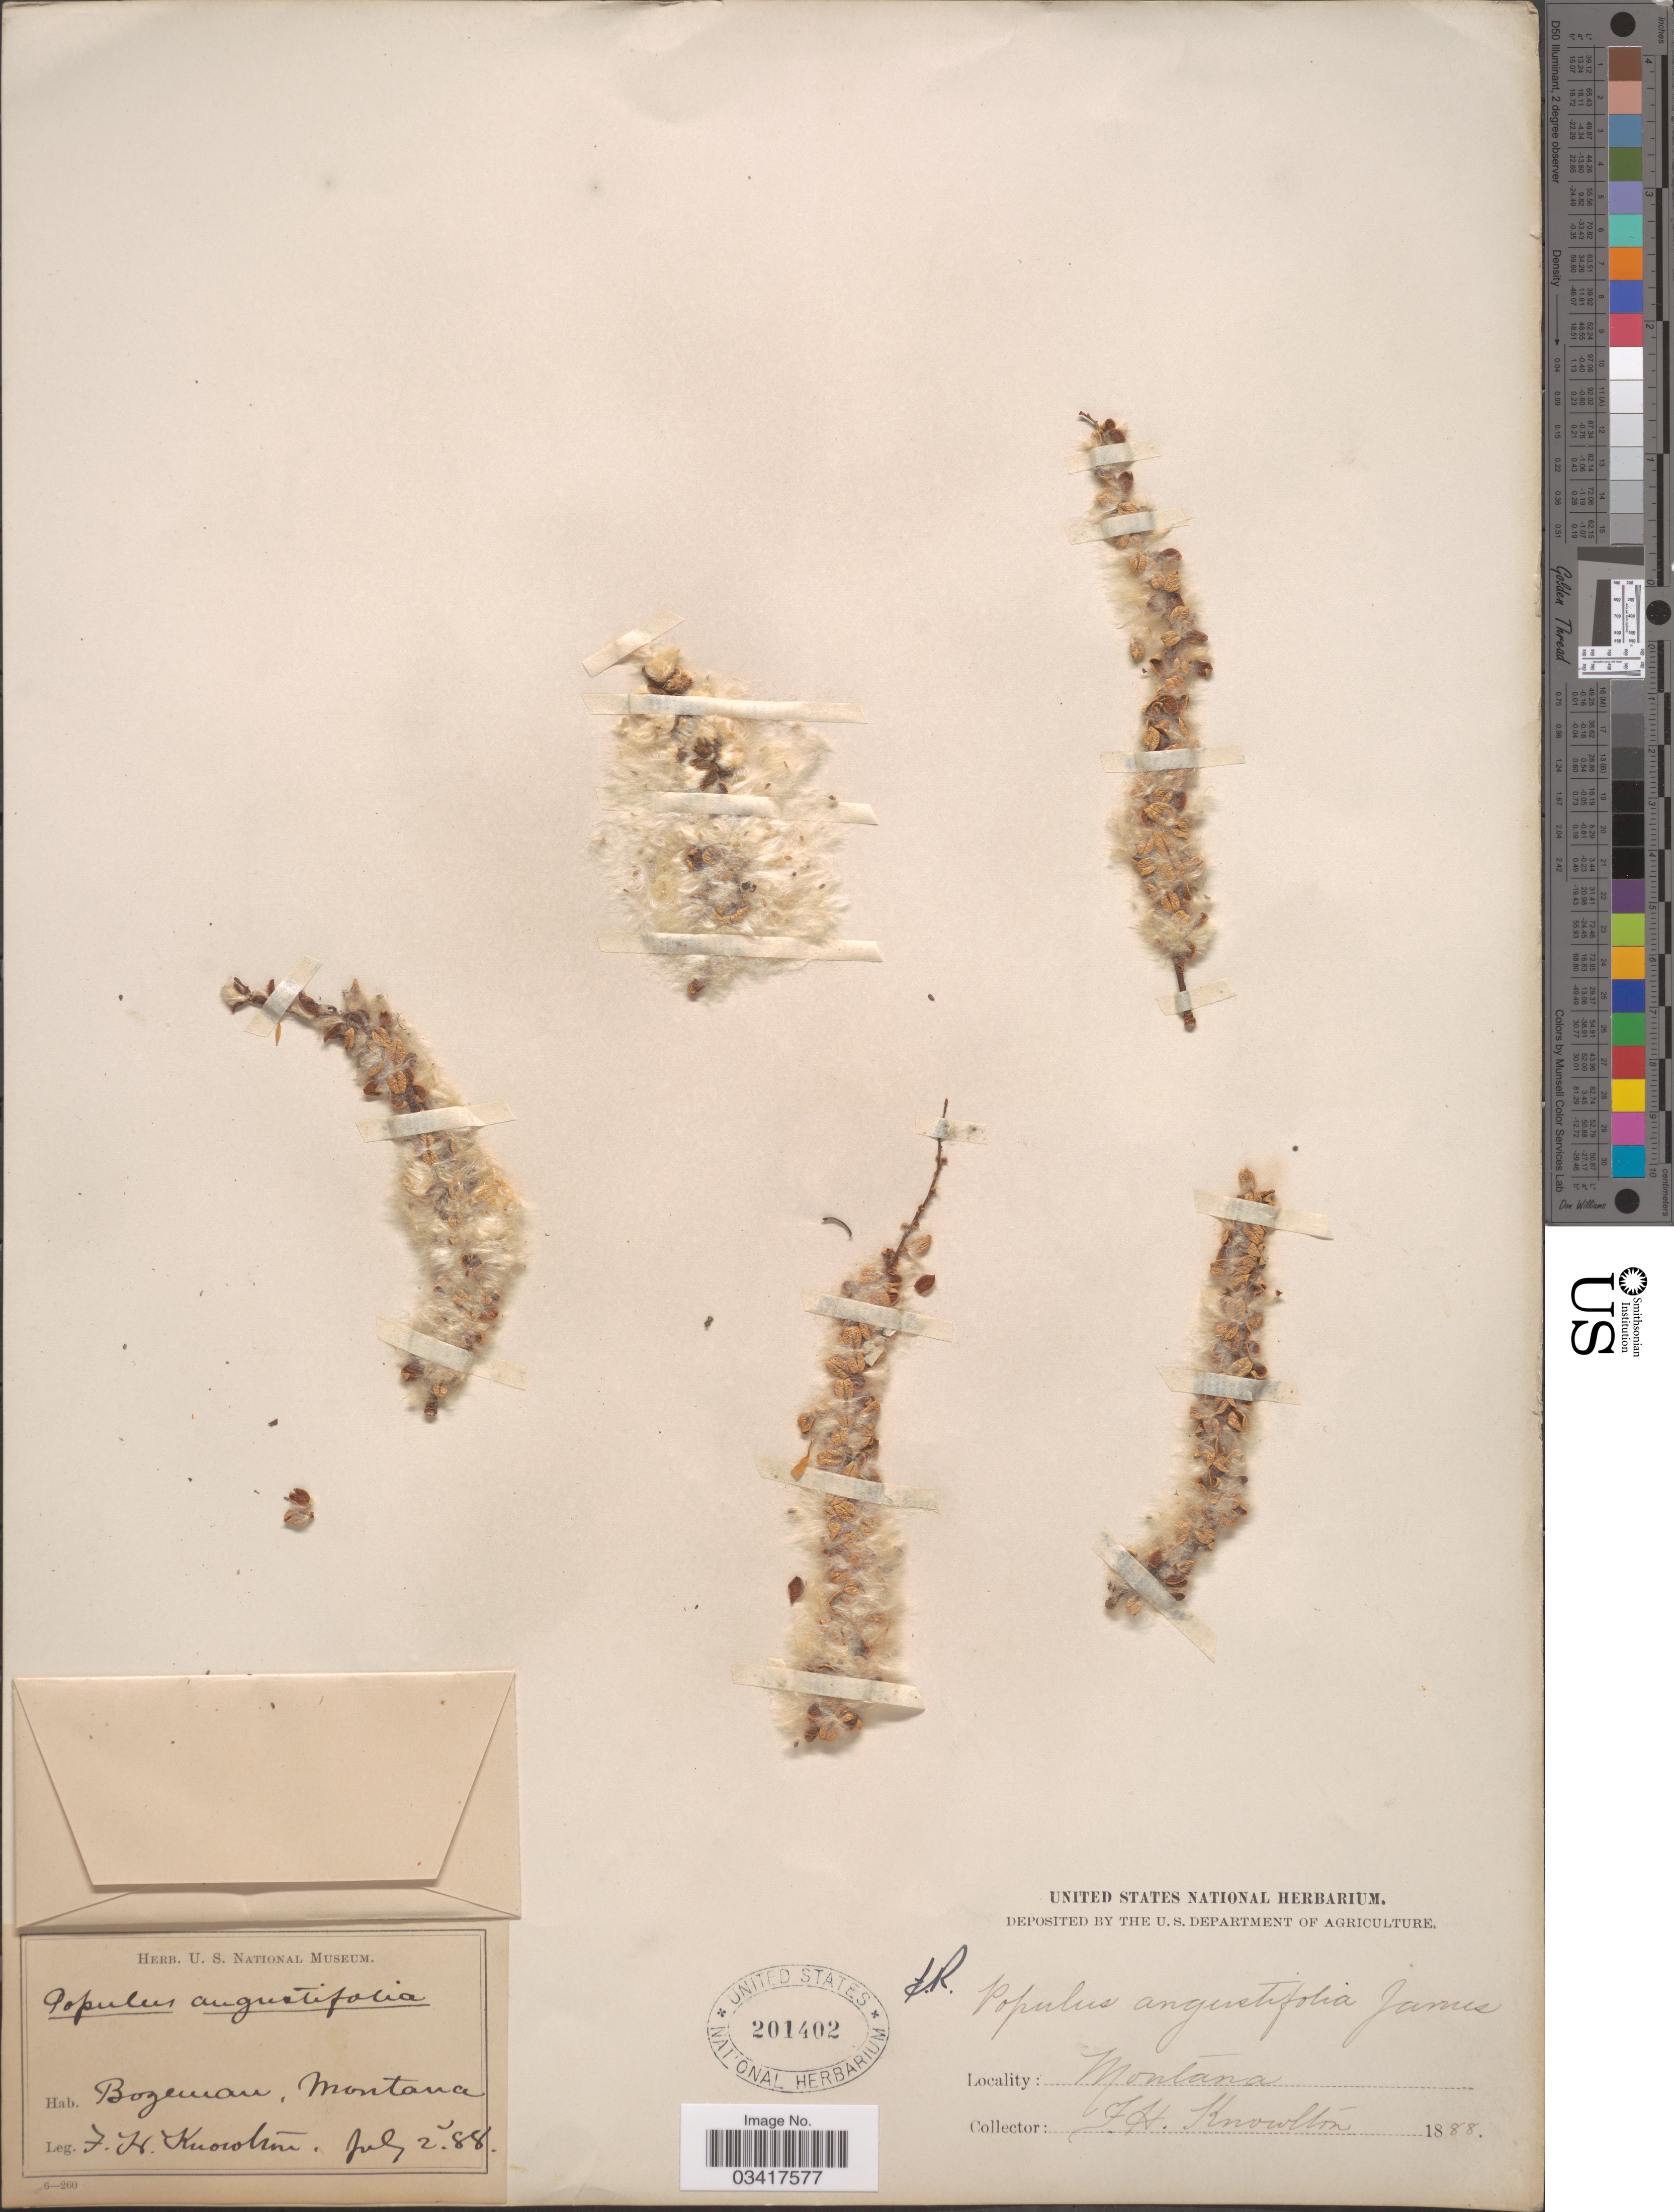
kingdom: Plantae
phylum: Tracheophyta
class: Magnoliopsida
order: Malpighiales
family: Salicaceae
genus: Populus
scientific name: Populus angustifolia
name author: E. James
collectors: F. H. Knowlton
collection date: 1888-07-02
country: United States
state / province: Montana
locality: Bozeman.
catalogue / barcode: US 201402